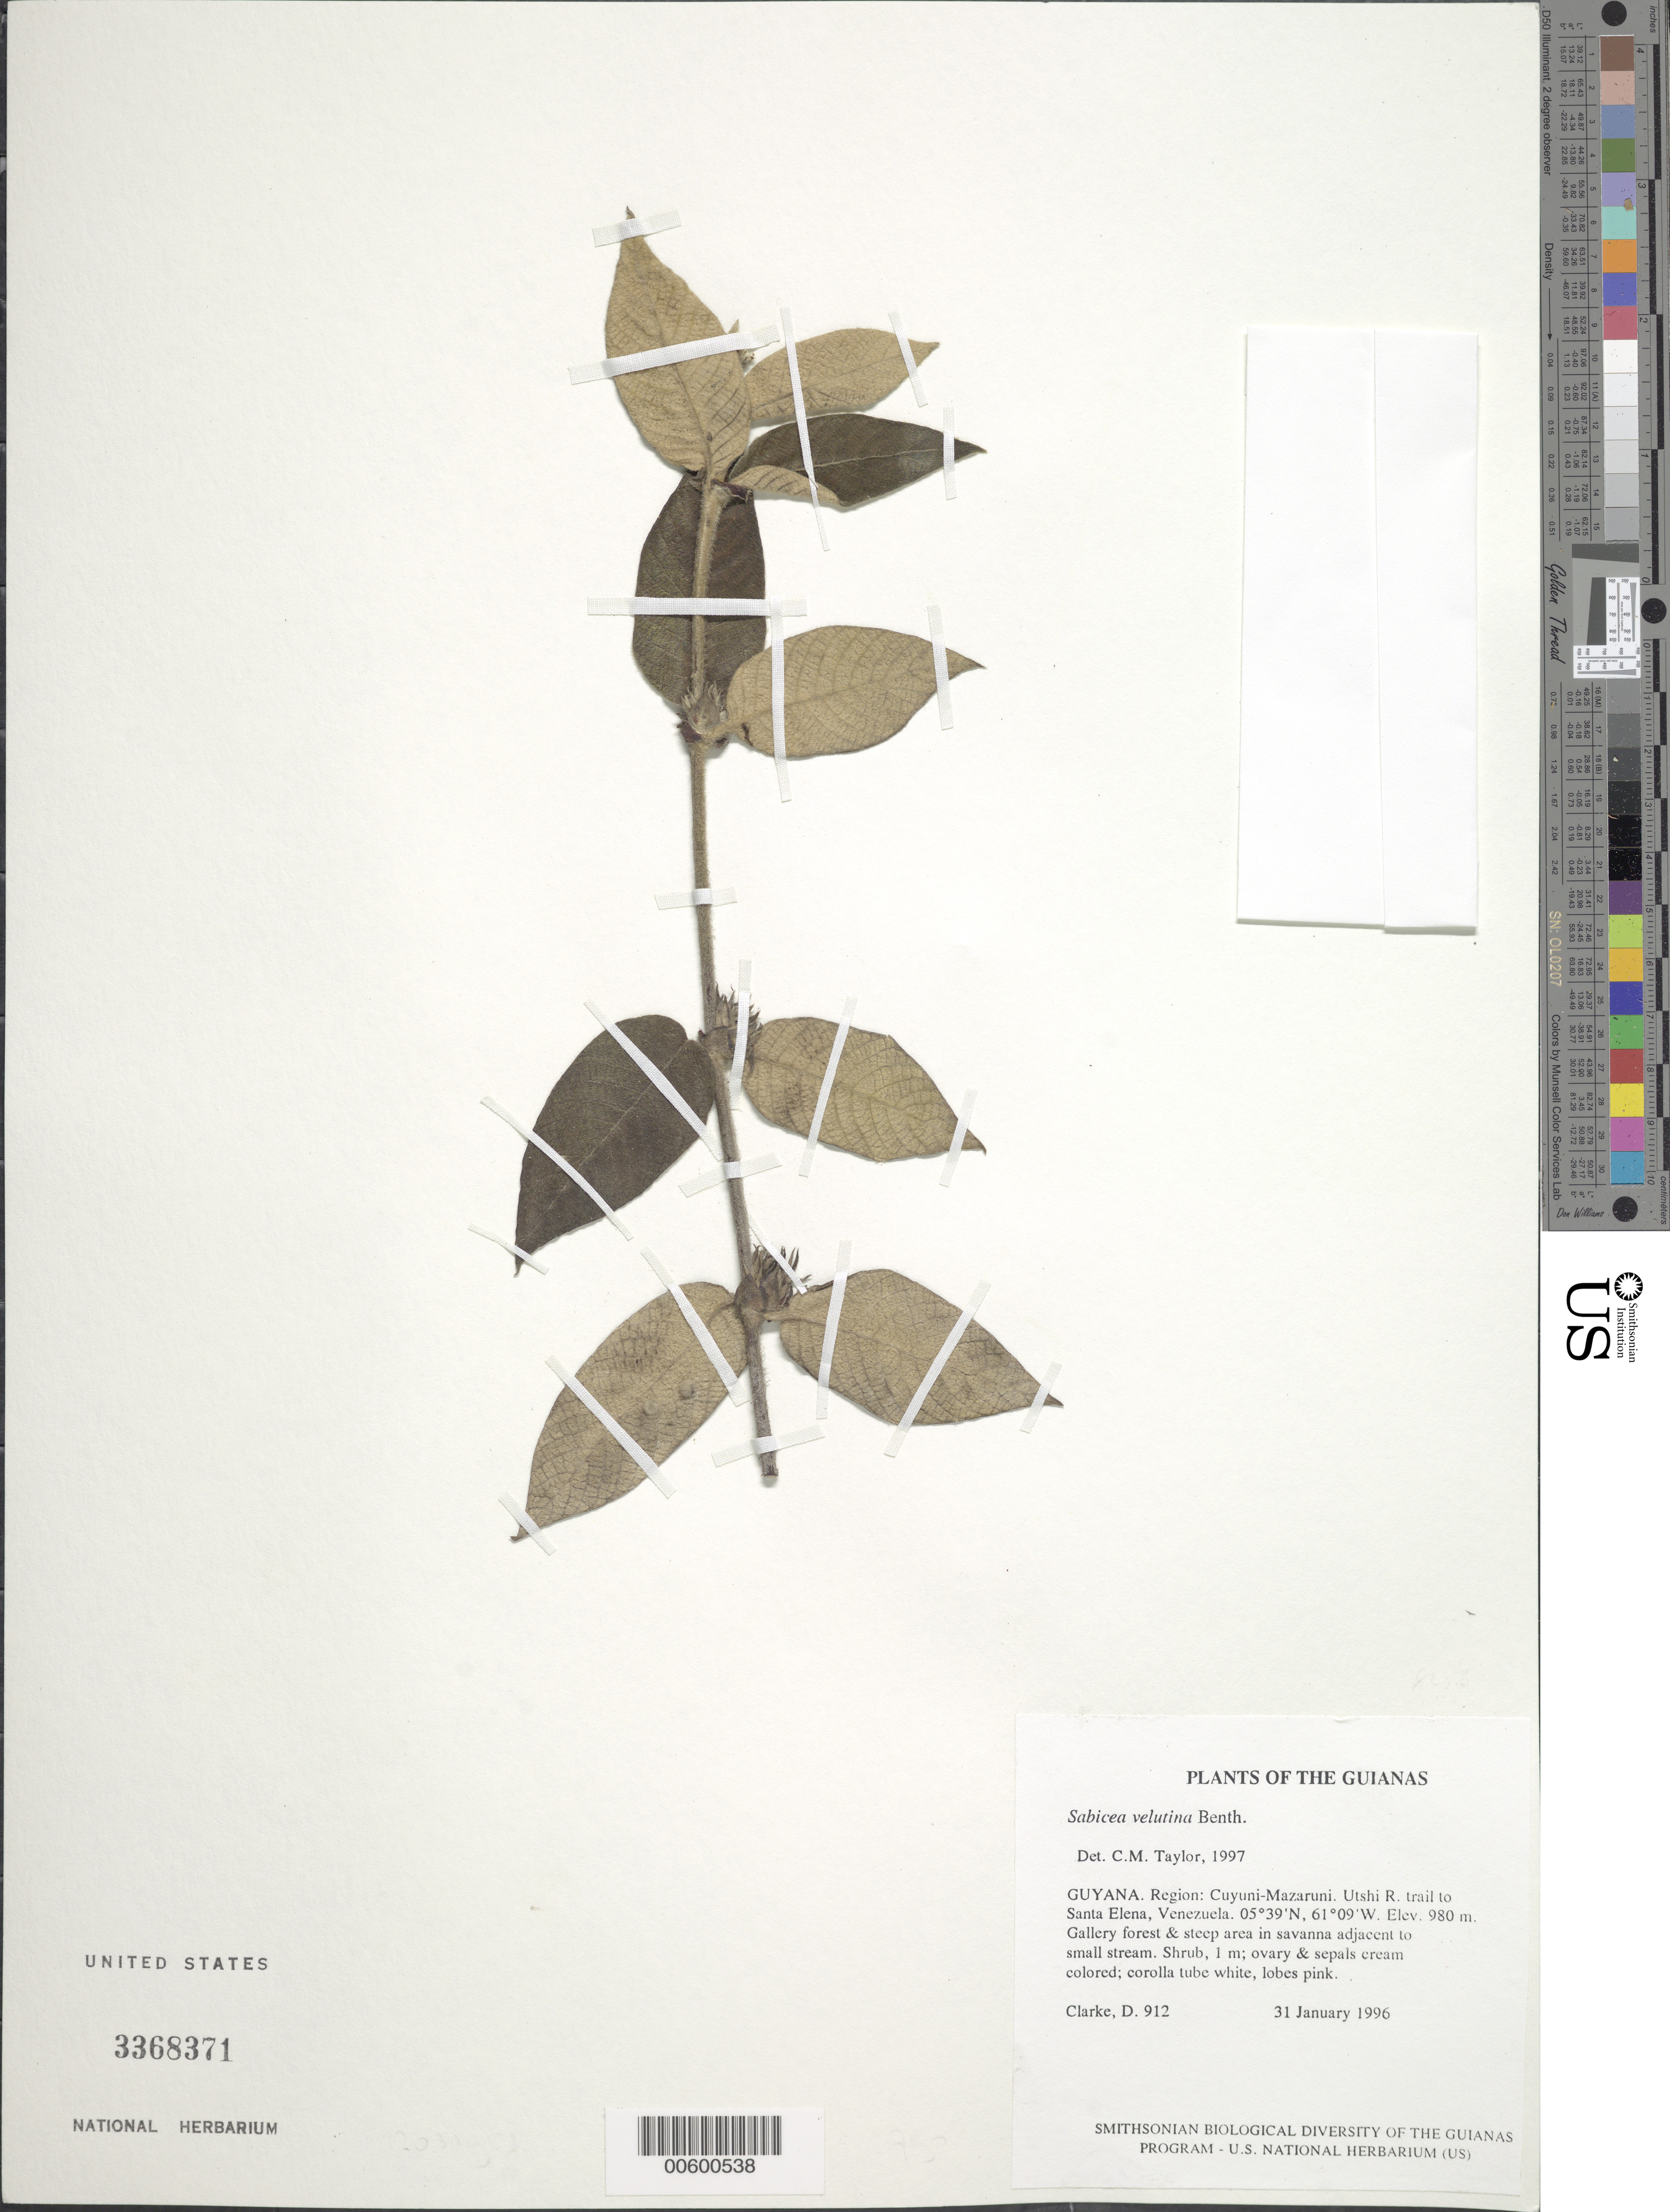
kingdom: Plantae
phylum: Tracheophyta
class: Magnoliopsida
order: Gentianales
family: Rubiaceae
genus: Sabicea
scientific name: Sabicea velutina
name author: Benth.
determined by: Taylor, Charlotte M.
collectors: H. D. Clarke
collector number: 912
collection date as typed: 31 January 1996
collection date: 1996-01-31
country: Guyana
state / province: Cuyuni-Mazaruni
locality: Utshi R. trail to Santa Elena, Venezuela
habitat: Gallery forest & steep area in savanna adjacent to small stream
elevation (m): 980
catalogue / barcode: US 3368371